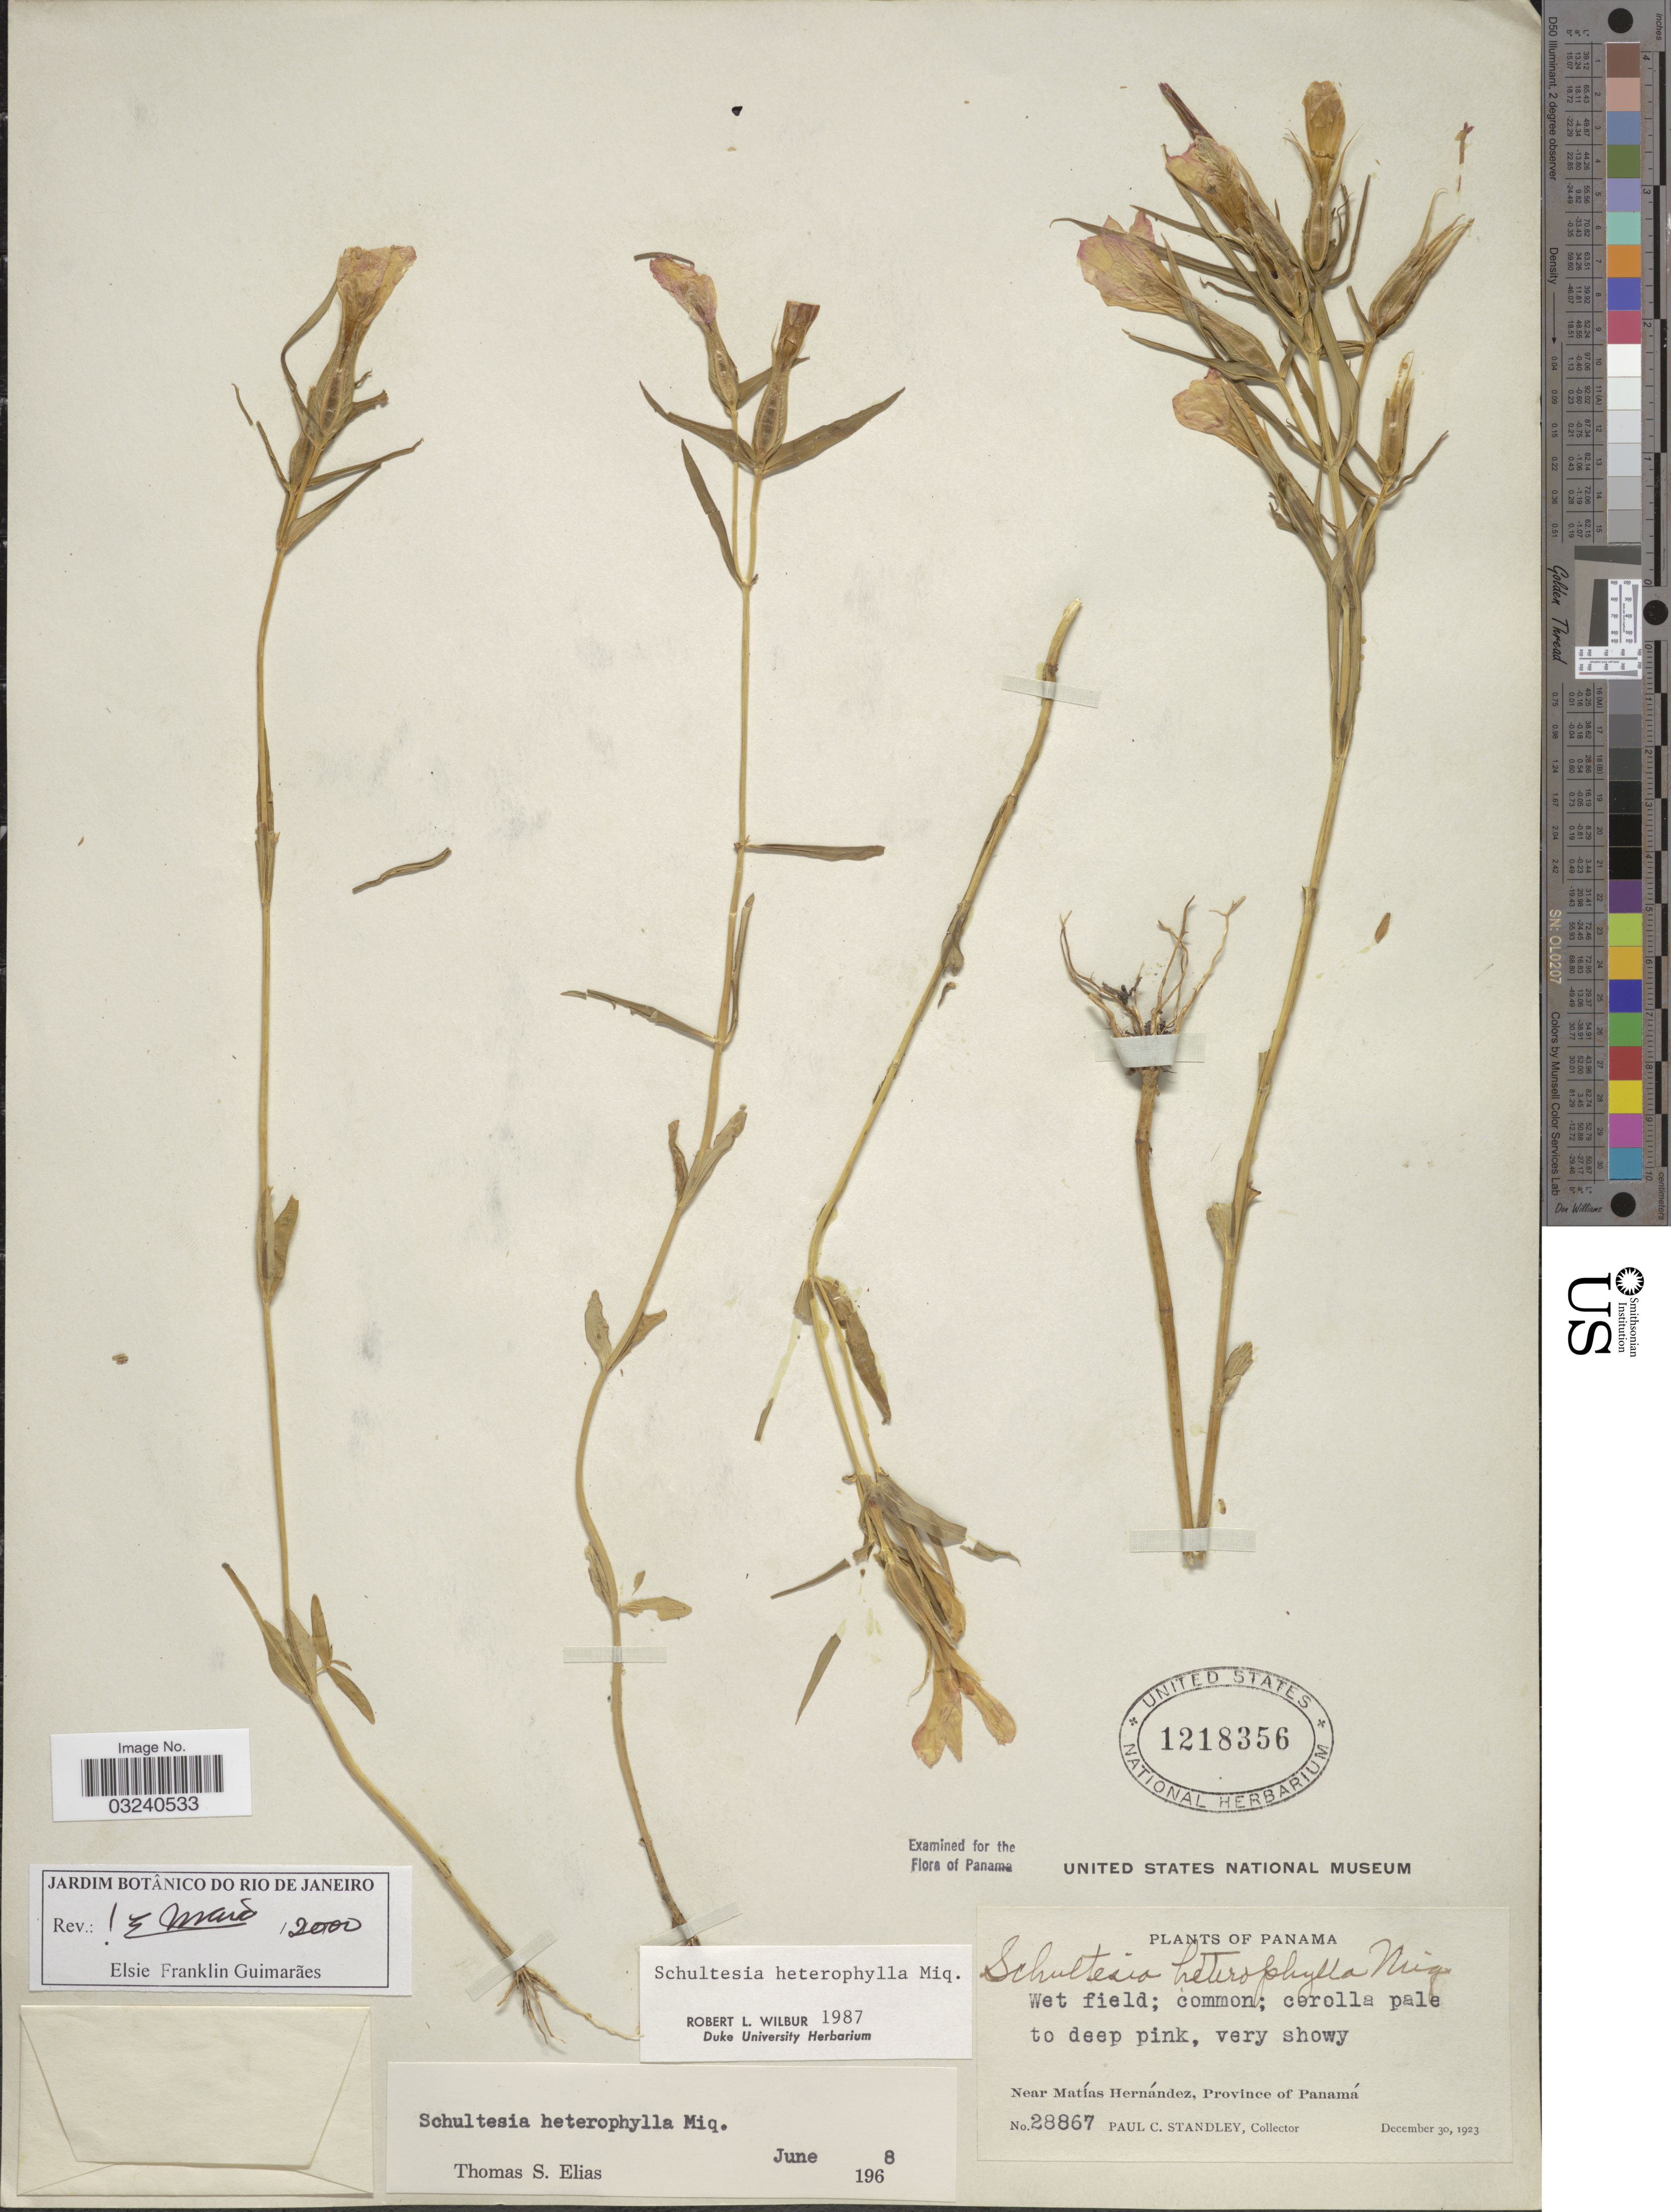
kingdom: Plantae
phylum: Tracheophyta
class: Magnoliopsida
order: Gentianales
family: Gentianaceae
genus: Schultesia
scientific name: Schultesia heterophylla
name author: Miq.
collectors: P. C. Standley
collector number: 28867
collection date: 1923-12-30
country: Panama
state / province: Panamá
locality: Near Matías Hernández.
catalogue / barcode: US 1218356